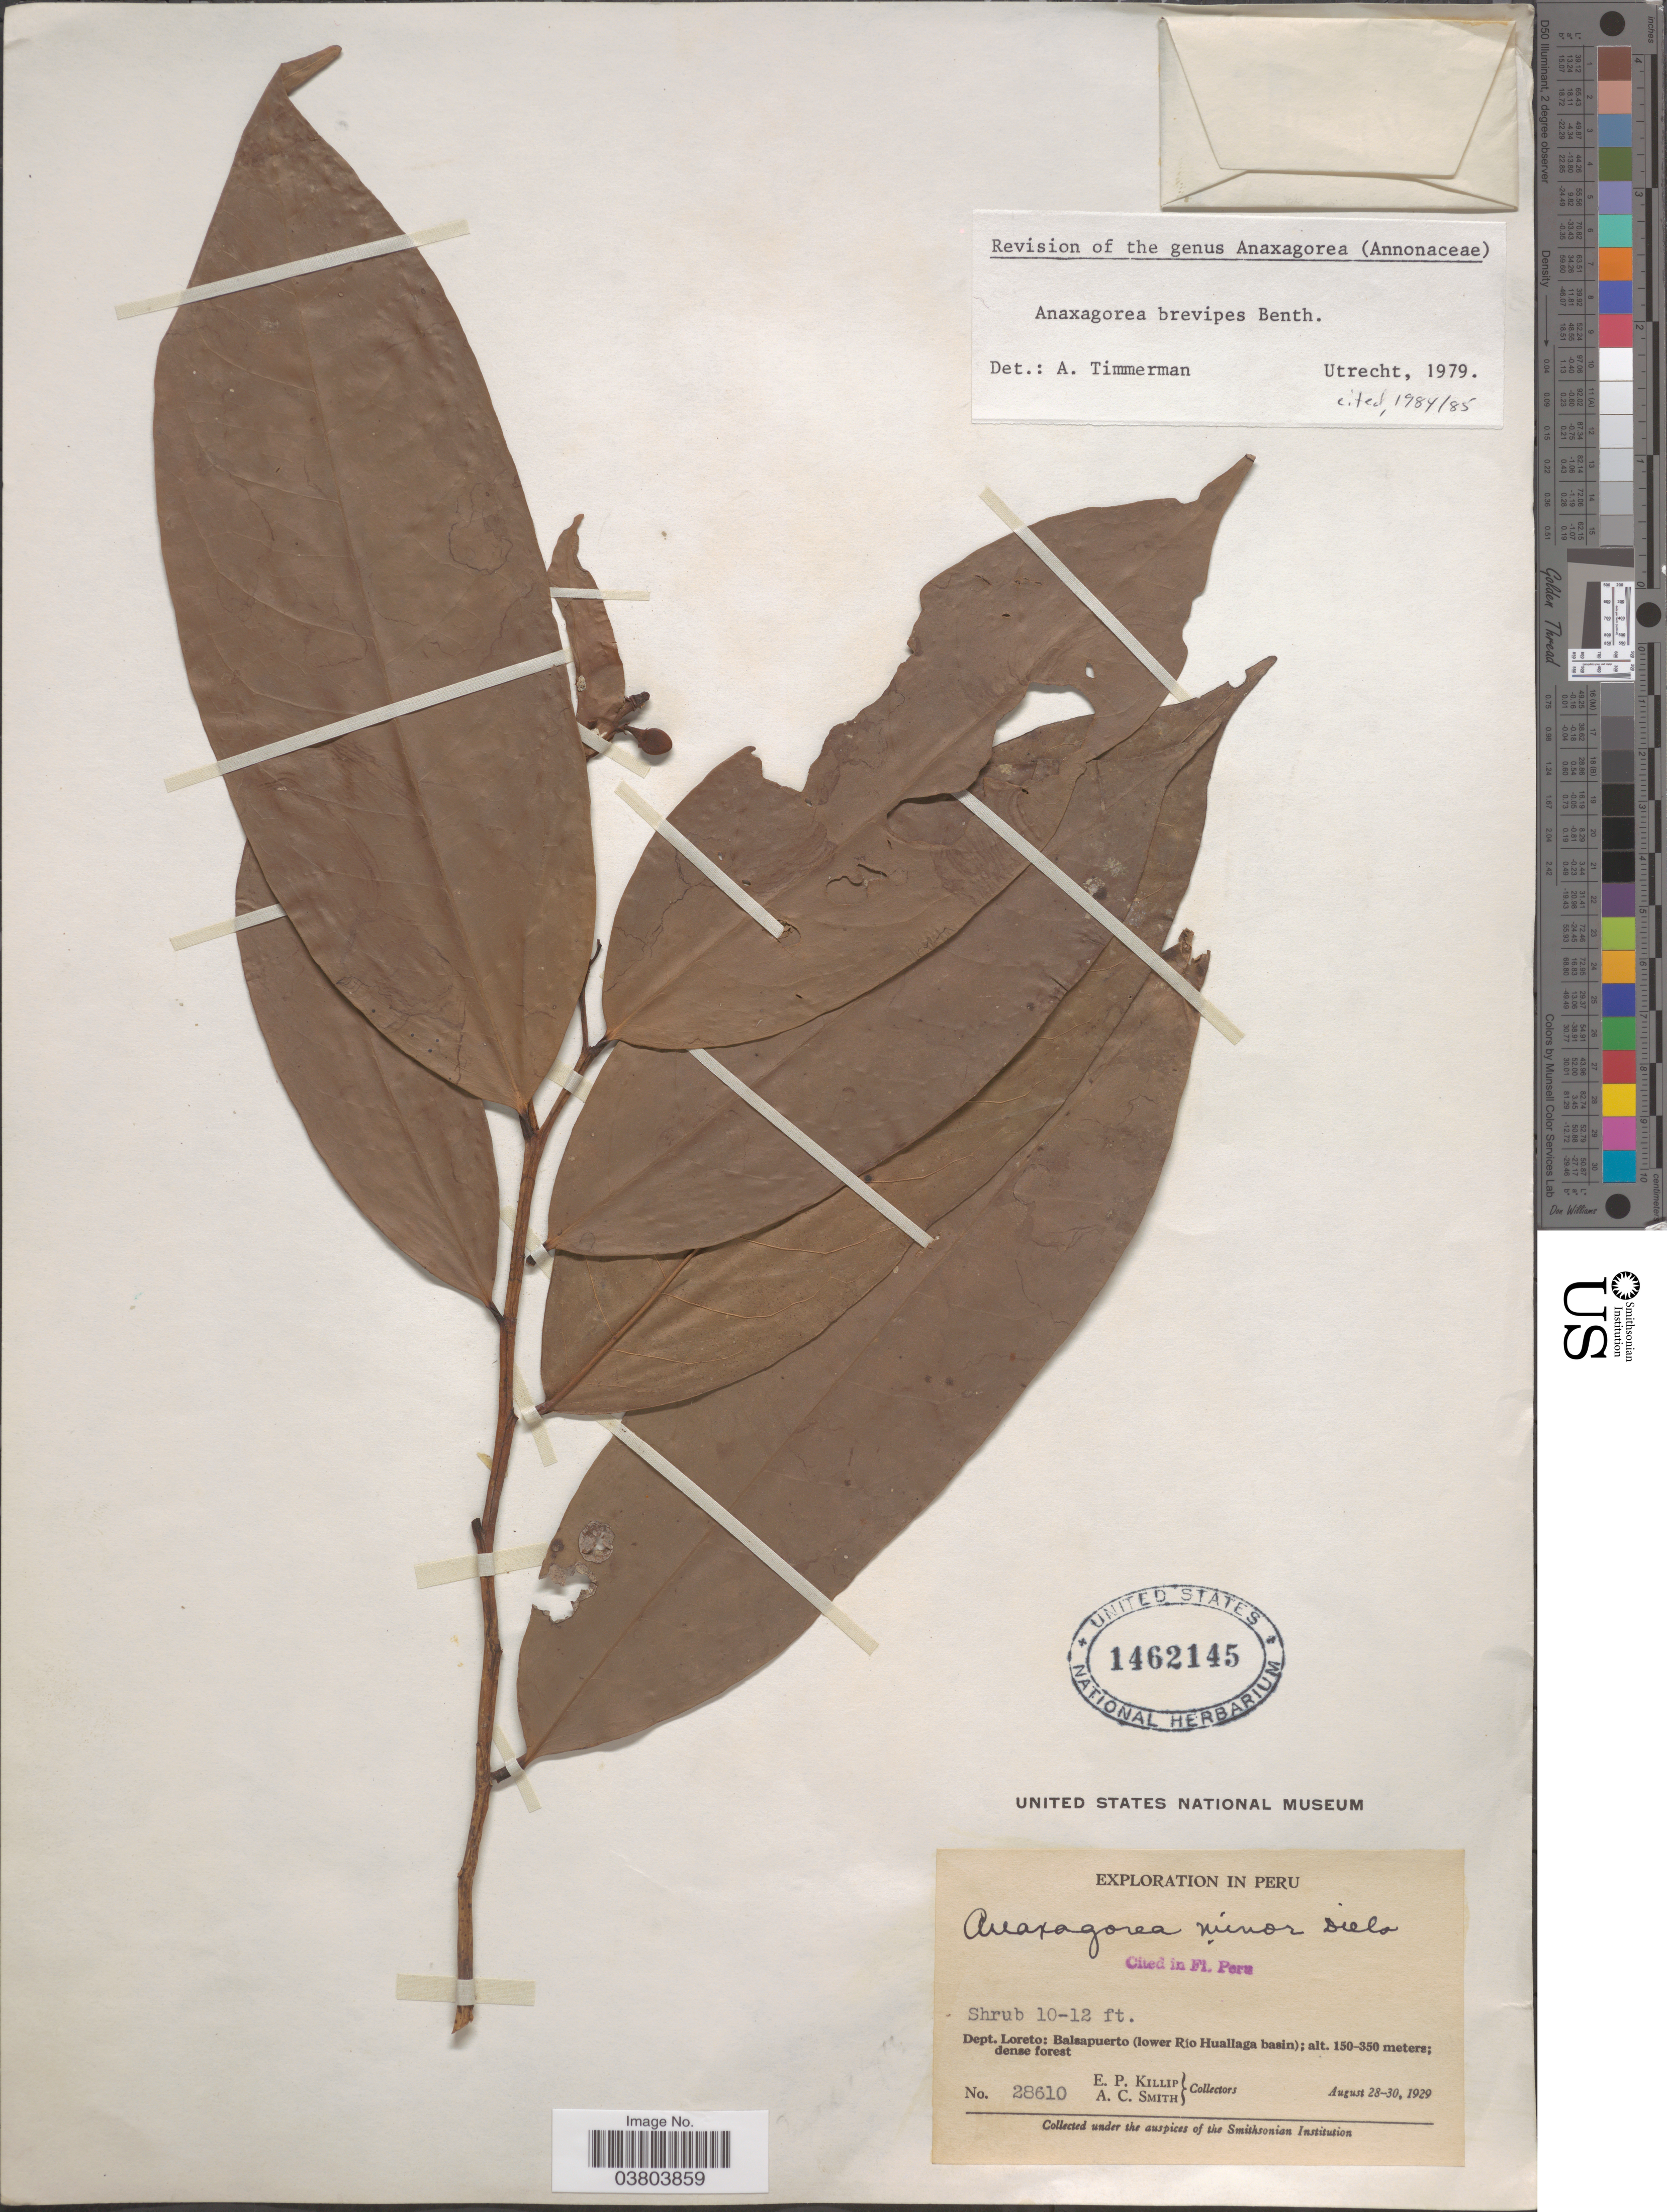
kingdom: Plantae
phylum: Tracheophyta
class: Magnoliopsida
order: Magnoliales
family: Annonaceae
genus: Anaxagorea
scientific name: Anaxagorea brevipes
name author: Benth.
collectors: E. P. Killip & A. C. Smith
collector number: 28610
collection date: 1929-08-28/1929-08-30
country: Peru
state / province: Loreto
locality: Dept. Loreto: Balsapuerto (lower Río Huallaga basin).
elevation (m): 150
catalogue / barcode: US 1462145